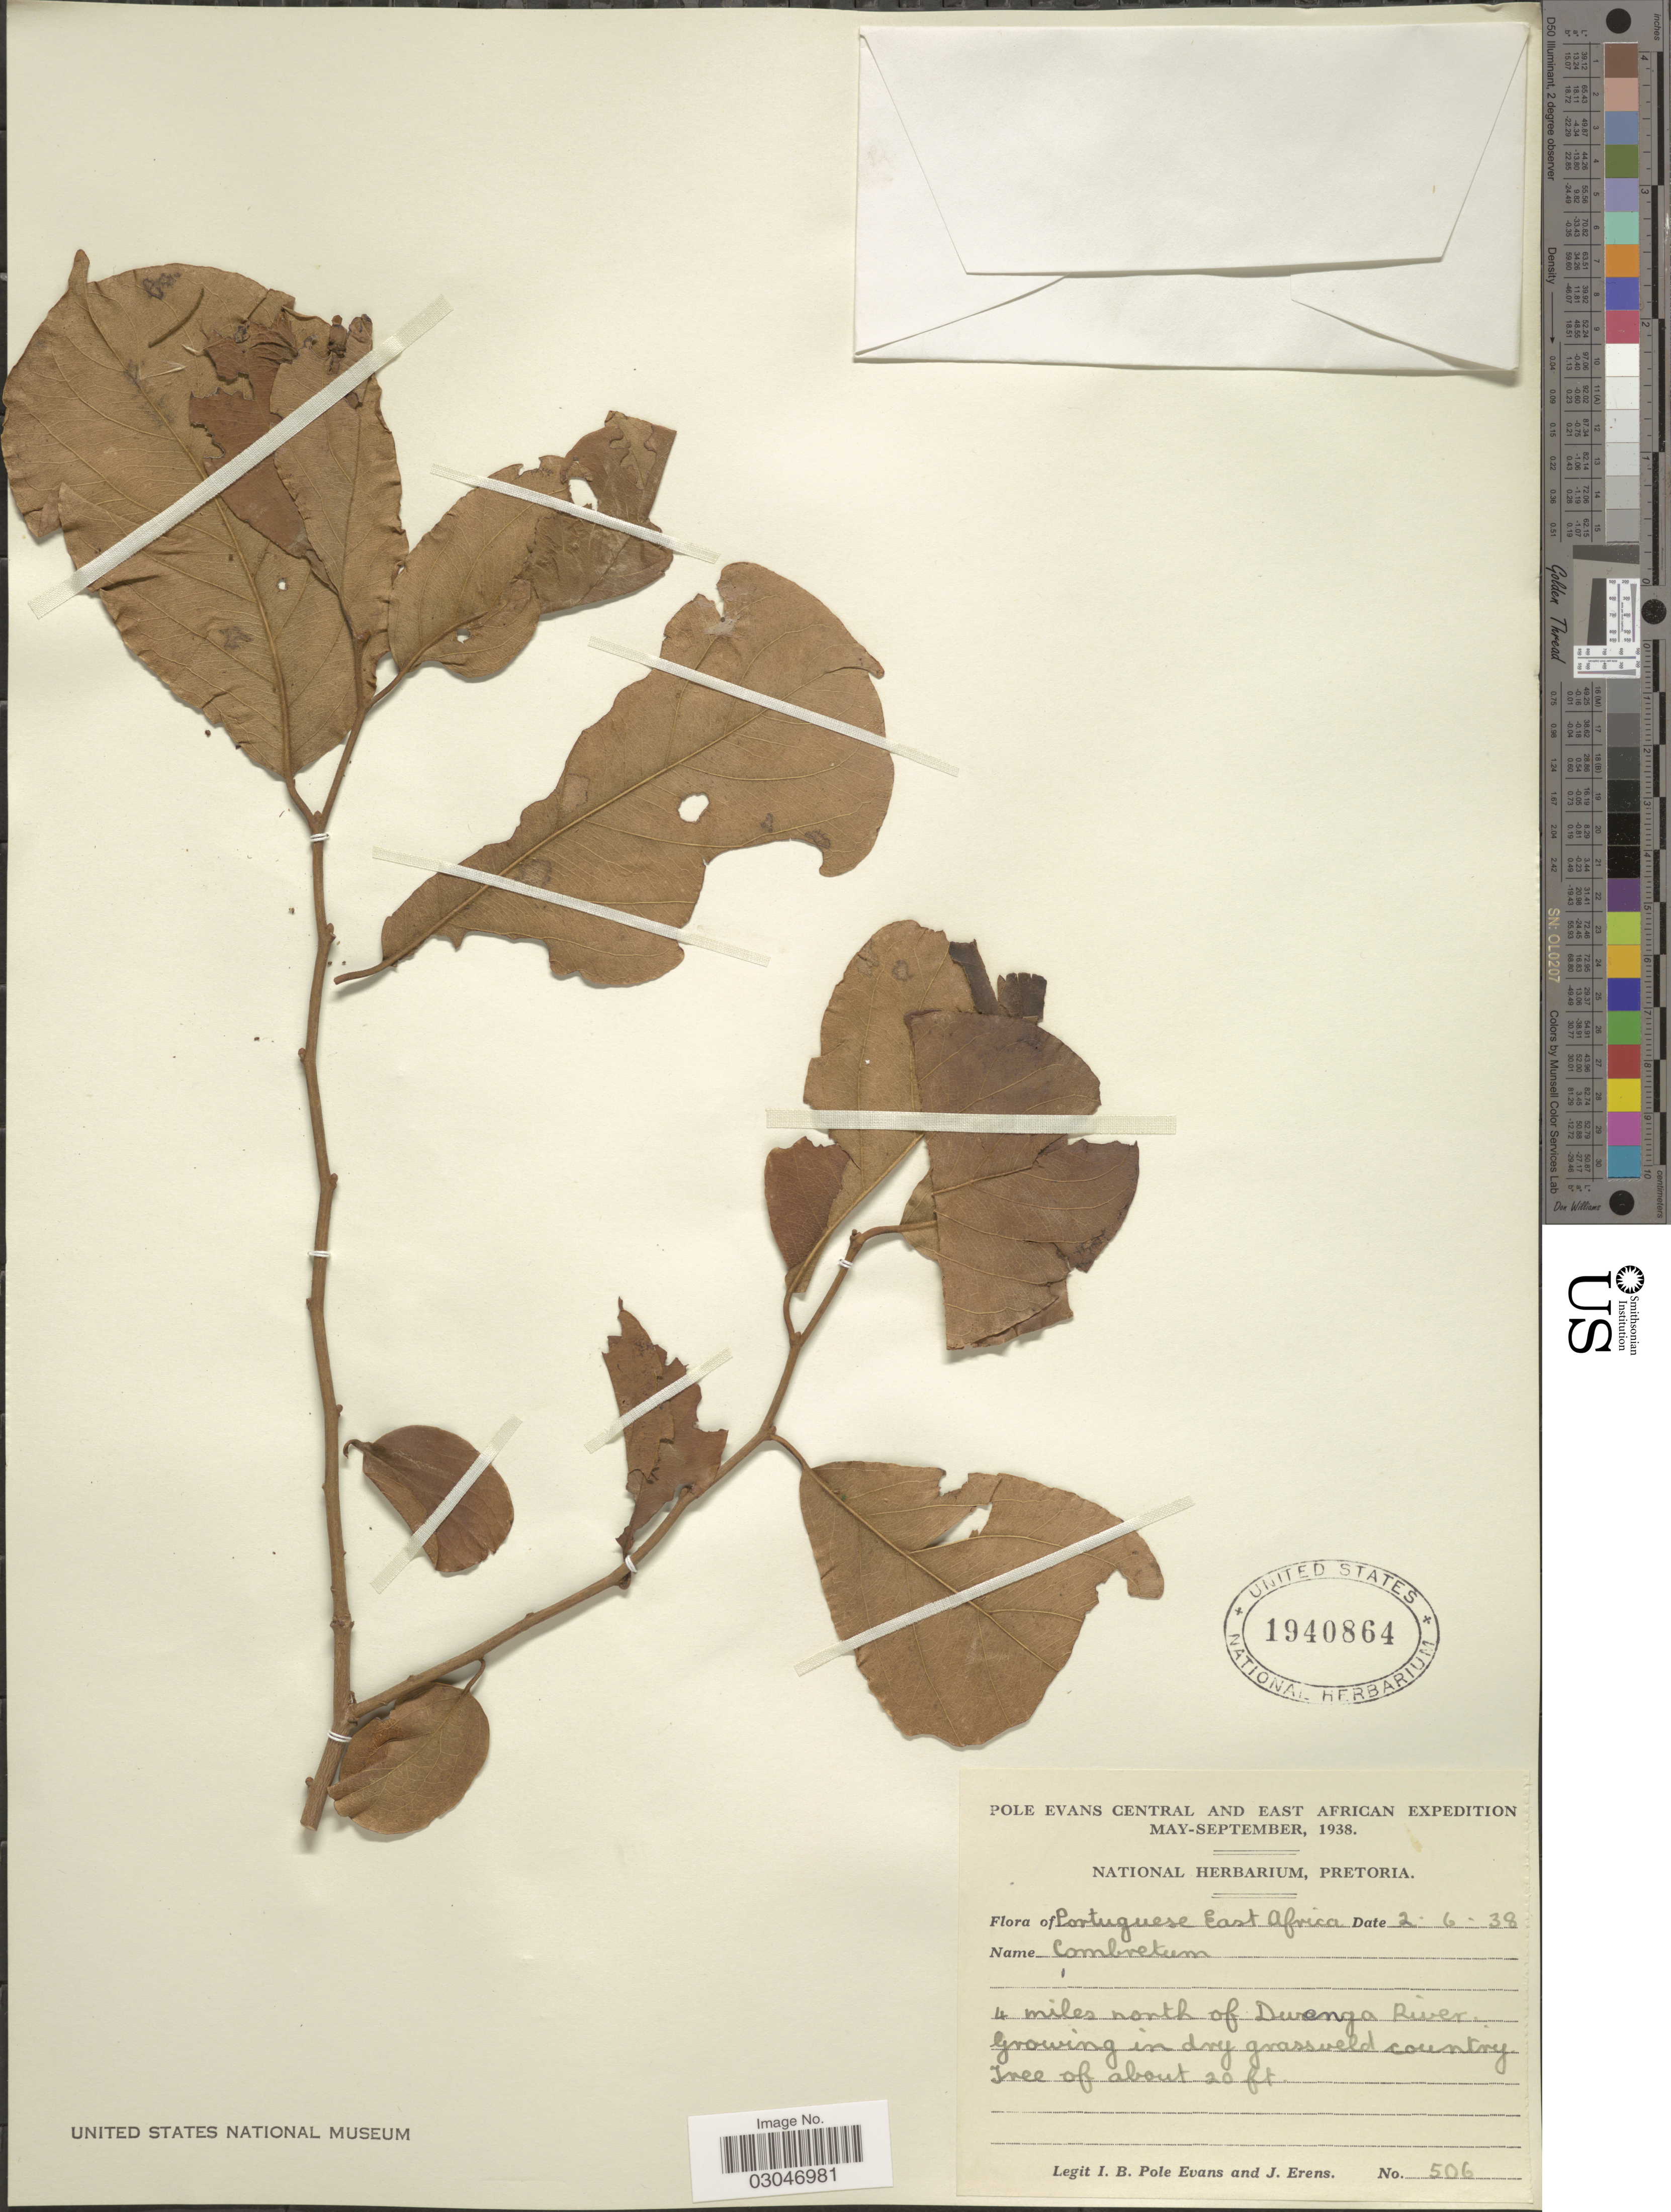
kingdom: Plantae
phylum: Tracheophyta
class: Magnoliopsida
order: Myrtales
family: Combretaceae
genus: Combretum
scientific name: Combretum sp.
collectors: I. B. Pole-Evans & J. Erens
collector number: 506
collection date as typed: Transcribed d/m/y: 2/6/38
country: Mozambique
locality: Central and East African, Portuguese East Africa, 4 miles north of Dwenga River.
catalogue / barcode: US 1940864